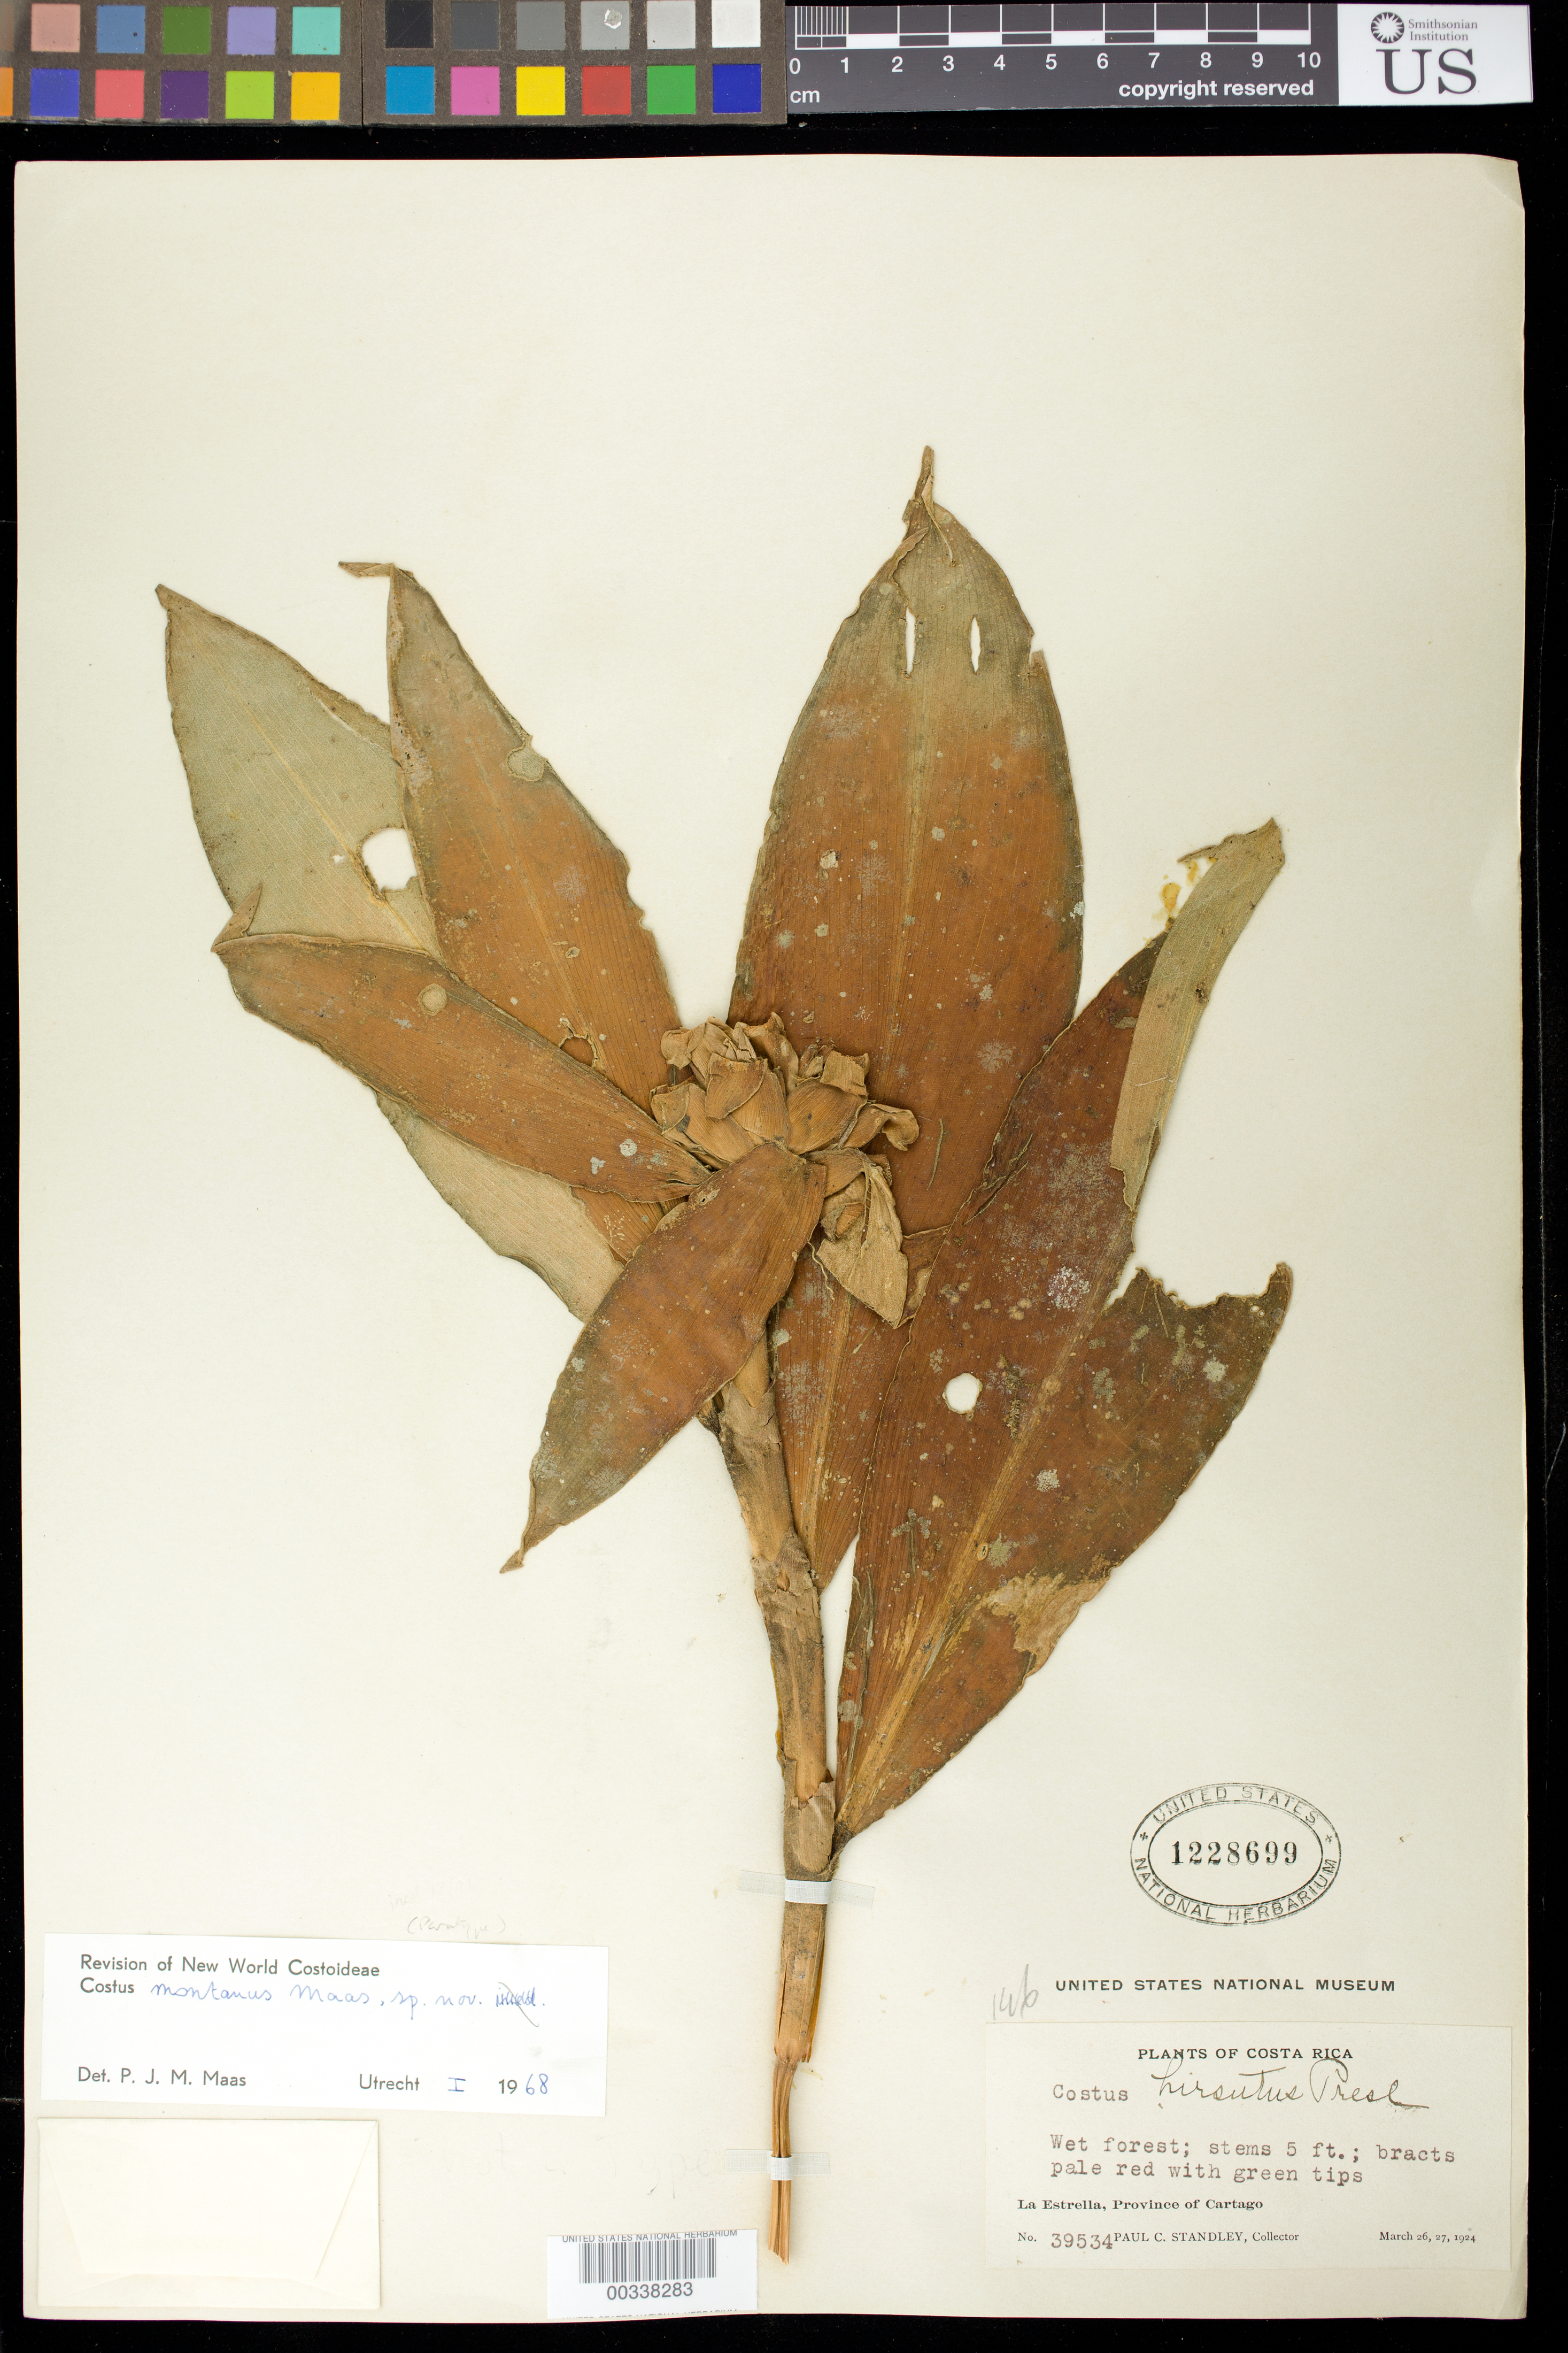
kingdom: Plantae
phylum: Tracheophyta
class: Liliopsida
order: Zingiberales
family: Costaceae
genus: Costus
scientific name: Costus montanus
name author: Maas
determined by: Maas, Paul J. M.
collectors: P. C. Standley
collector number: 39534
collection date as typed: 26 Mar 1924 and 27 Mar 1924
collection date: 1924-03-26,1924-03-27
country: Costa Rica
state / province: Cartago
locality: La Estrella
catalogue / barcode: US 1228699